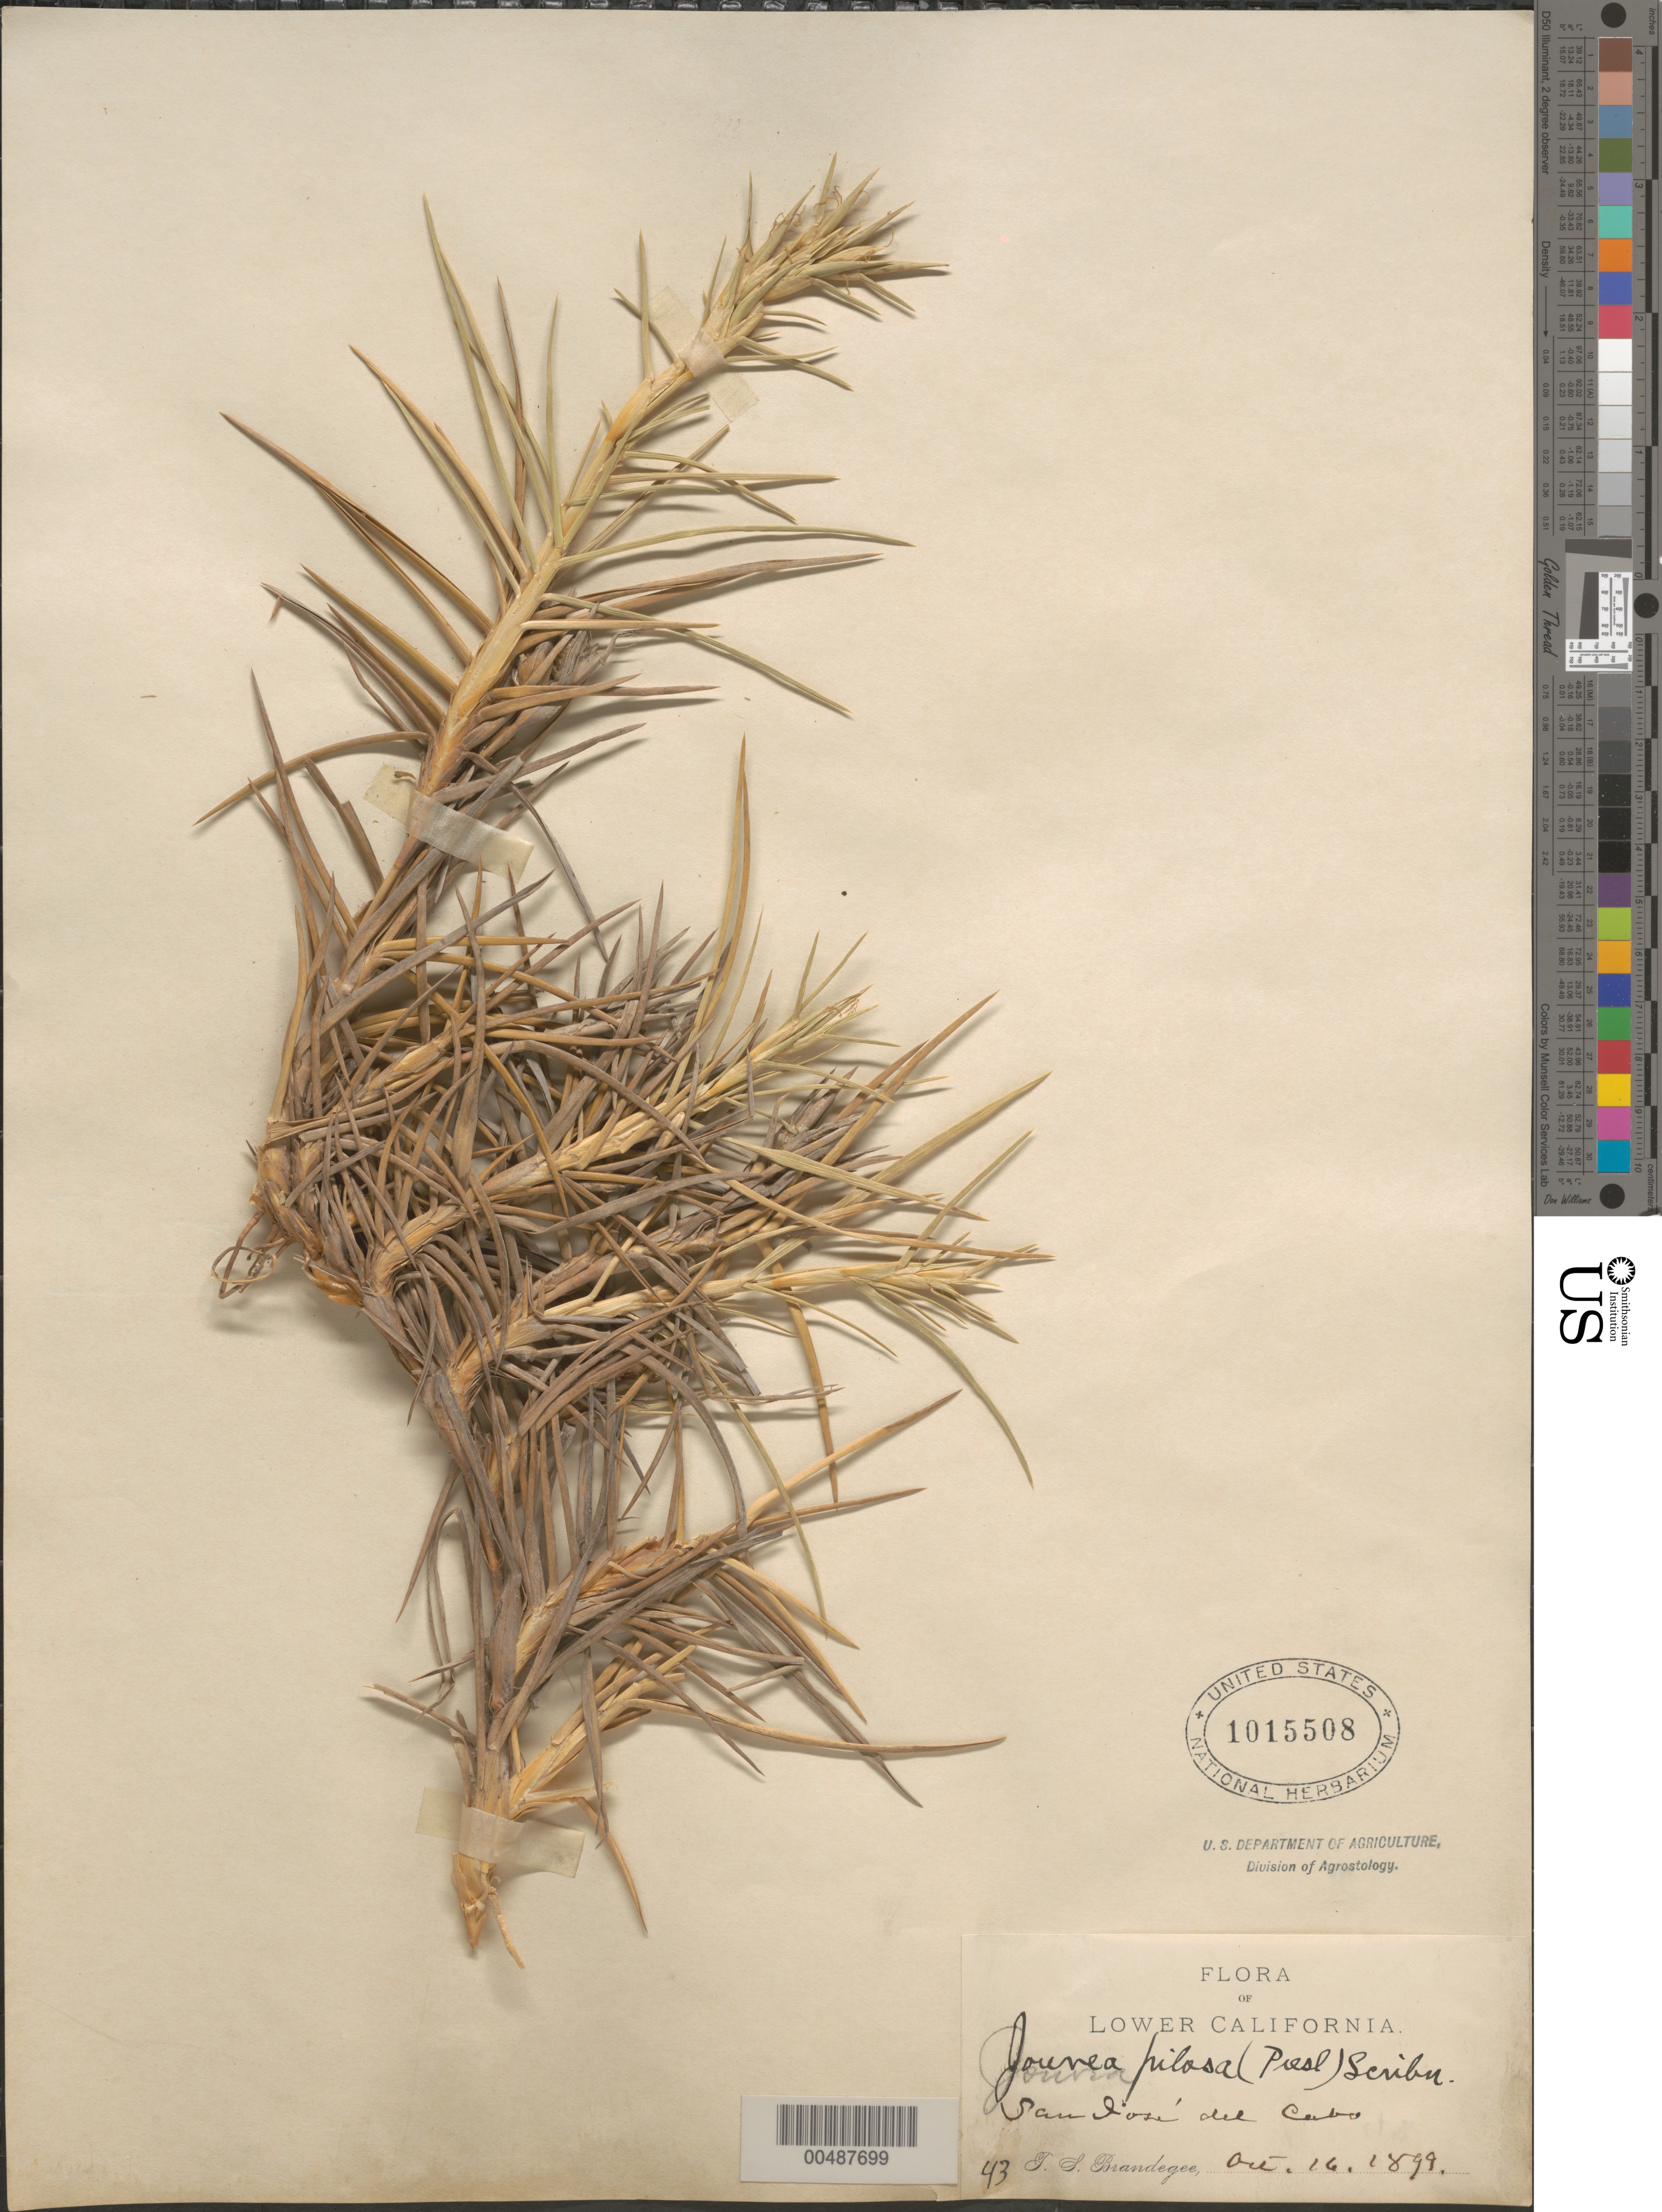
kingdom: Plantae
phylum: Tracheophyta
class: Liliopsida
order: Poales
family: Poaceae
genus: Jouvea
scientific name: Jouvea pilosa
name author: (J. Presl) Scribn.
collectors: T. S. Brandegee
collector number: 43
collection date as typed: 16 Oct 1899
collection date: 1899-10-16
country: Mexico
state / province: Baja California Sur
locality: San José del Cabo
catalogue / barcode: US 1015508